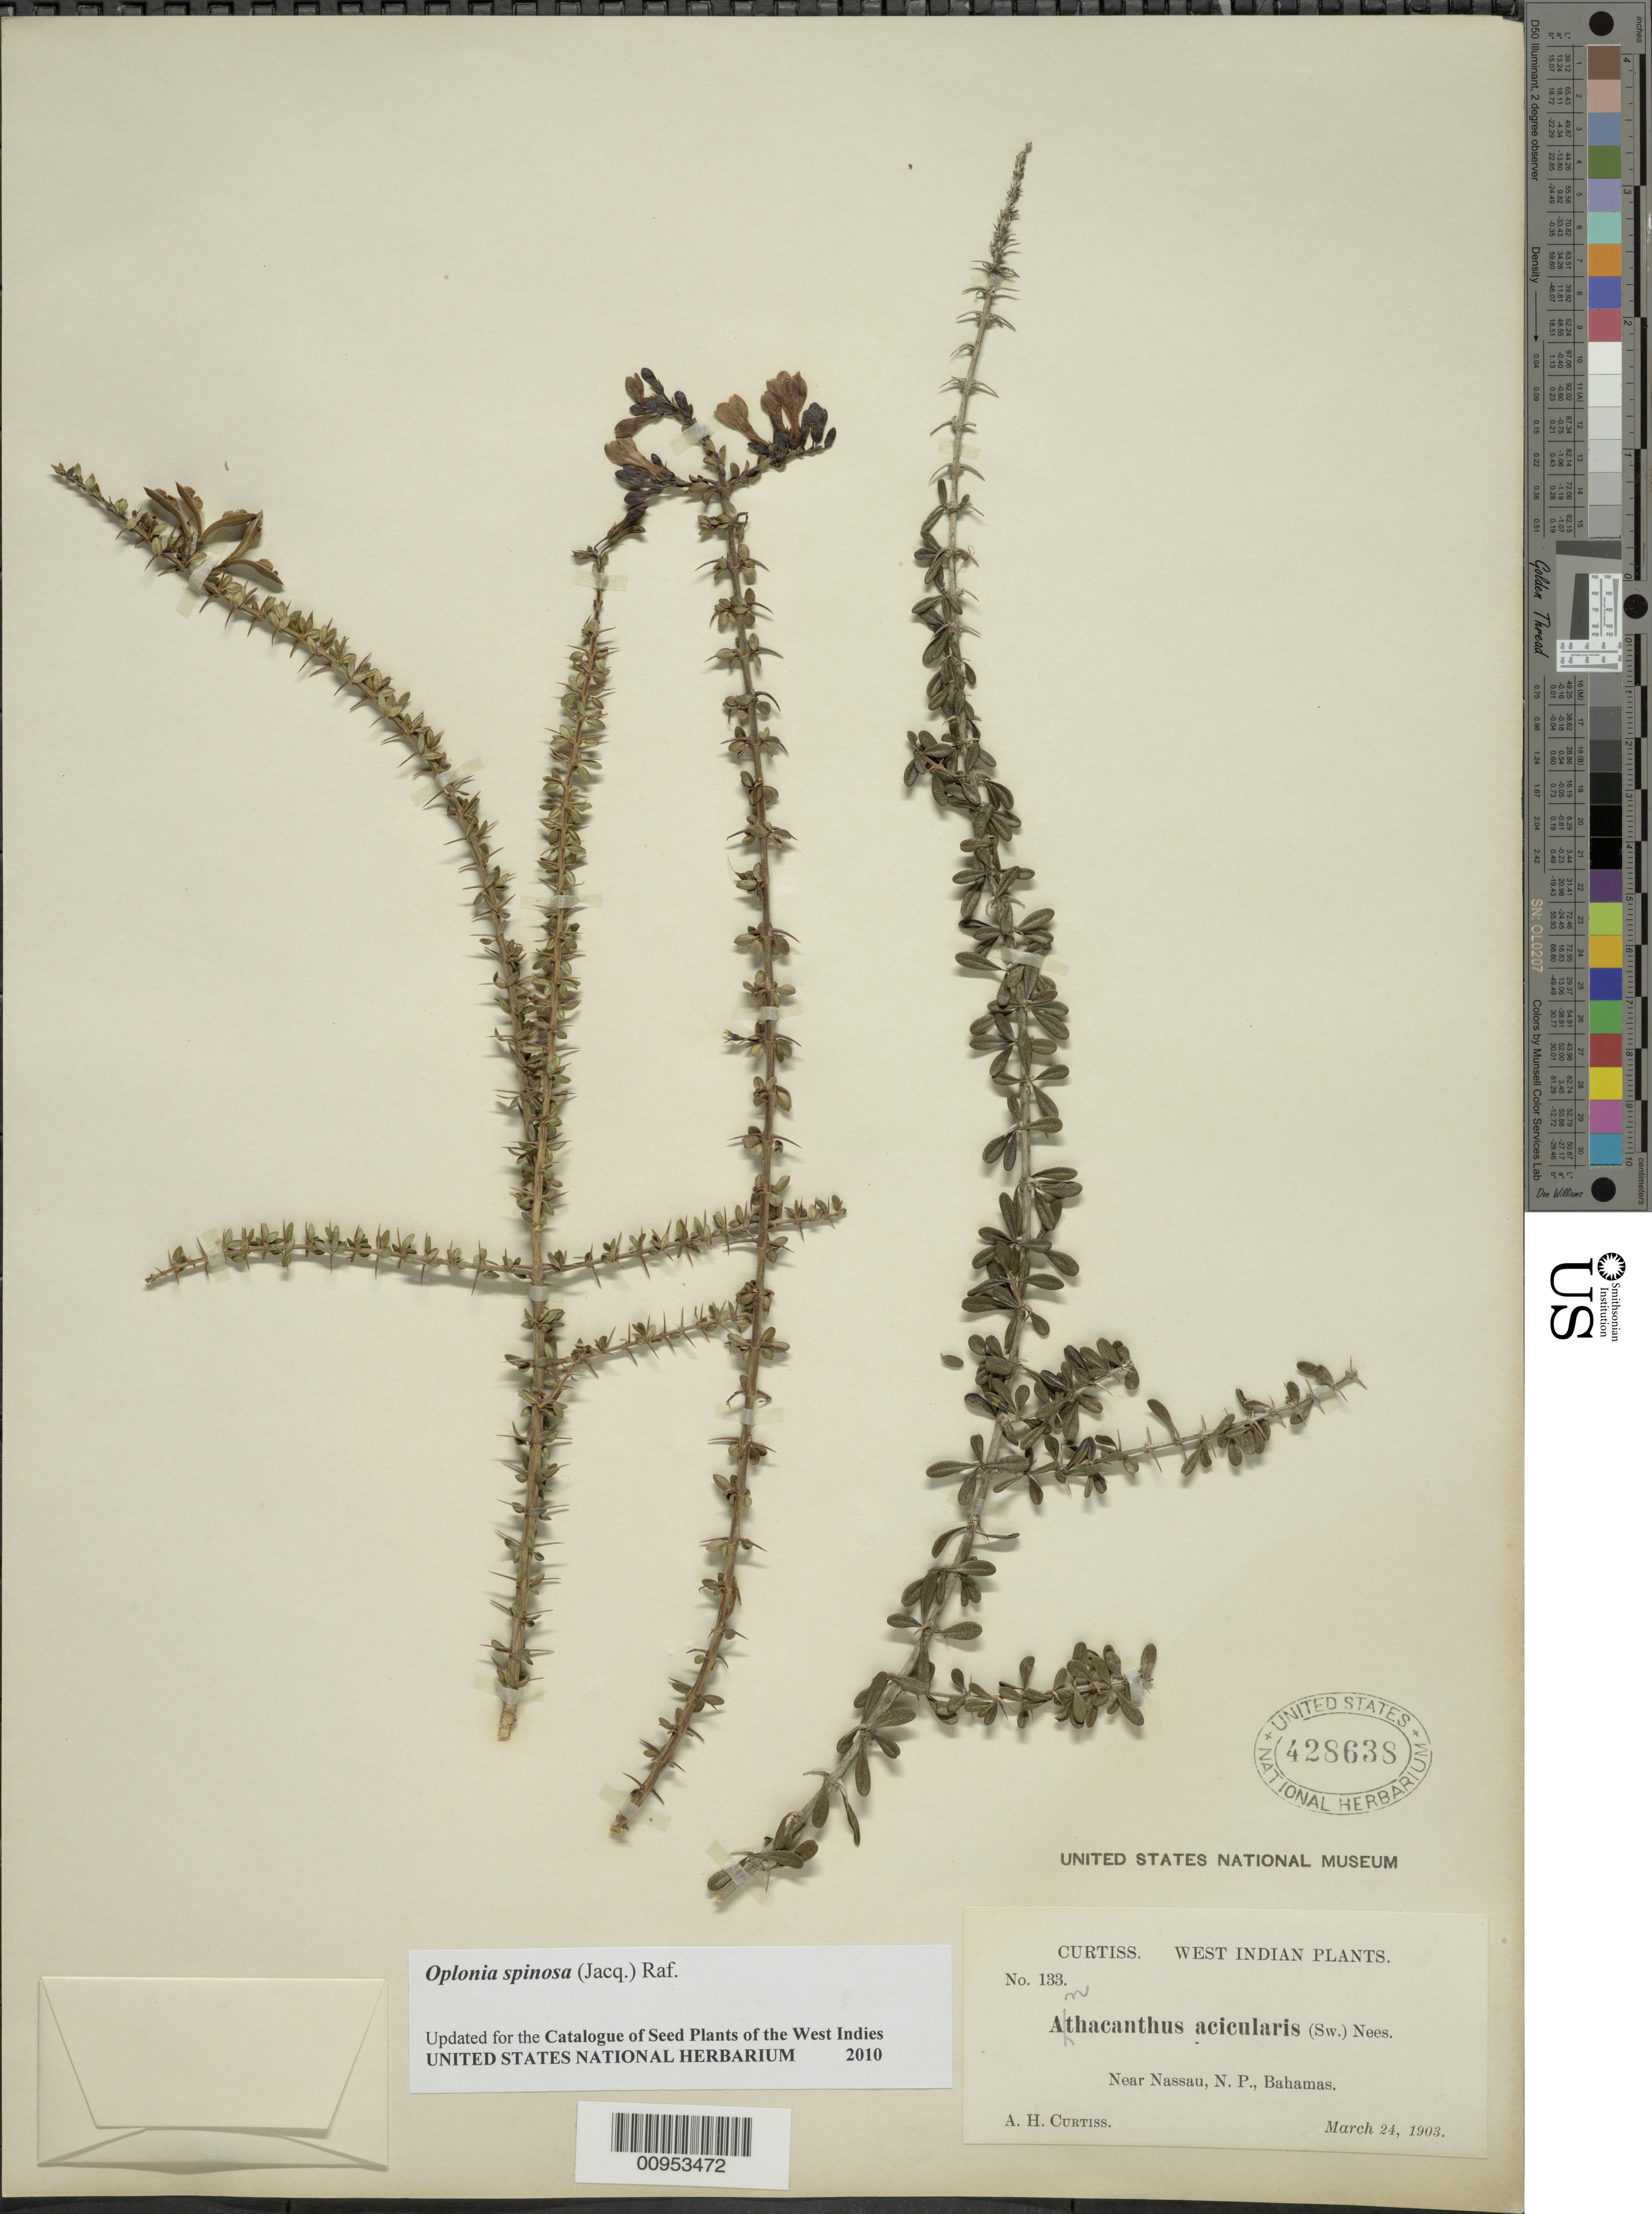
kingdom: Plantae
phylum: Tracheophyta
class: Magnoliopsida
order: Lamiales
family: Acanthaceae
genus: Oplonia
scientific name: Oplonia spinosa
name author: Raf.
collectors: A. H. Curtiss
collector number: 133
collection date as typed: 24 Mar 1903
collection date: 1903-03-24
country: Bahamas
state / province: New Providence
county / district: Nassau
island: New Providence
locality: Nassau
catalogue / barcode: US 428638